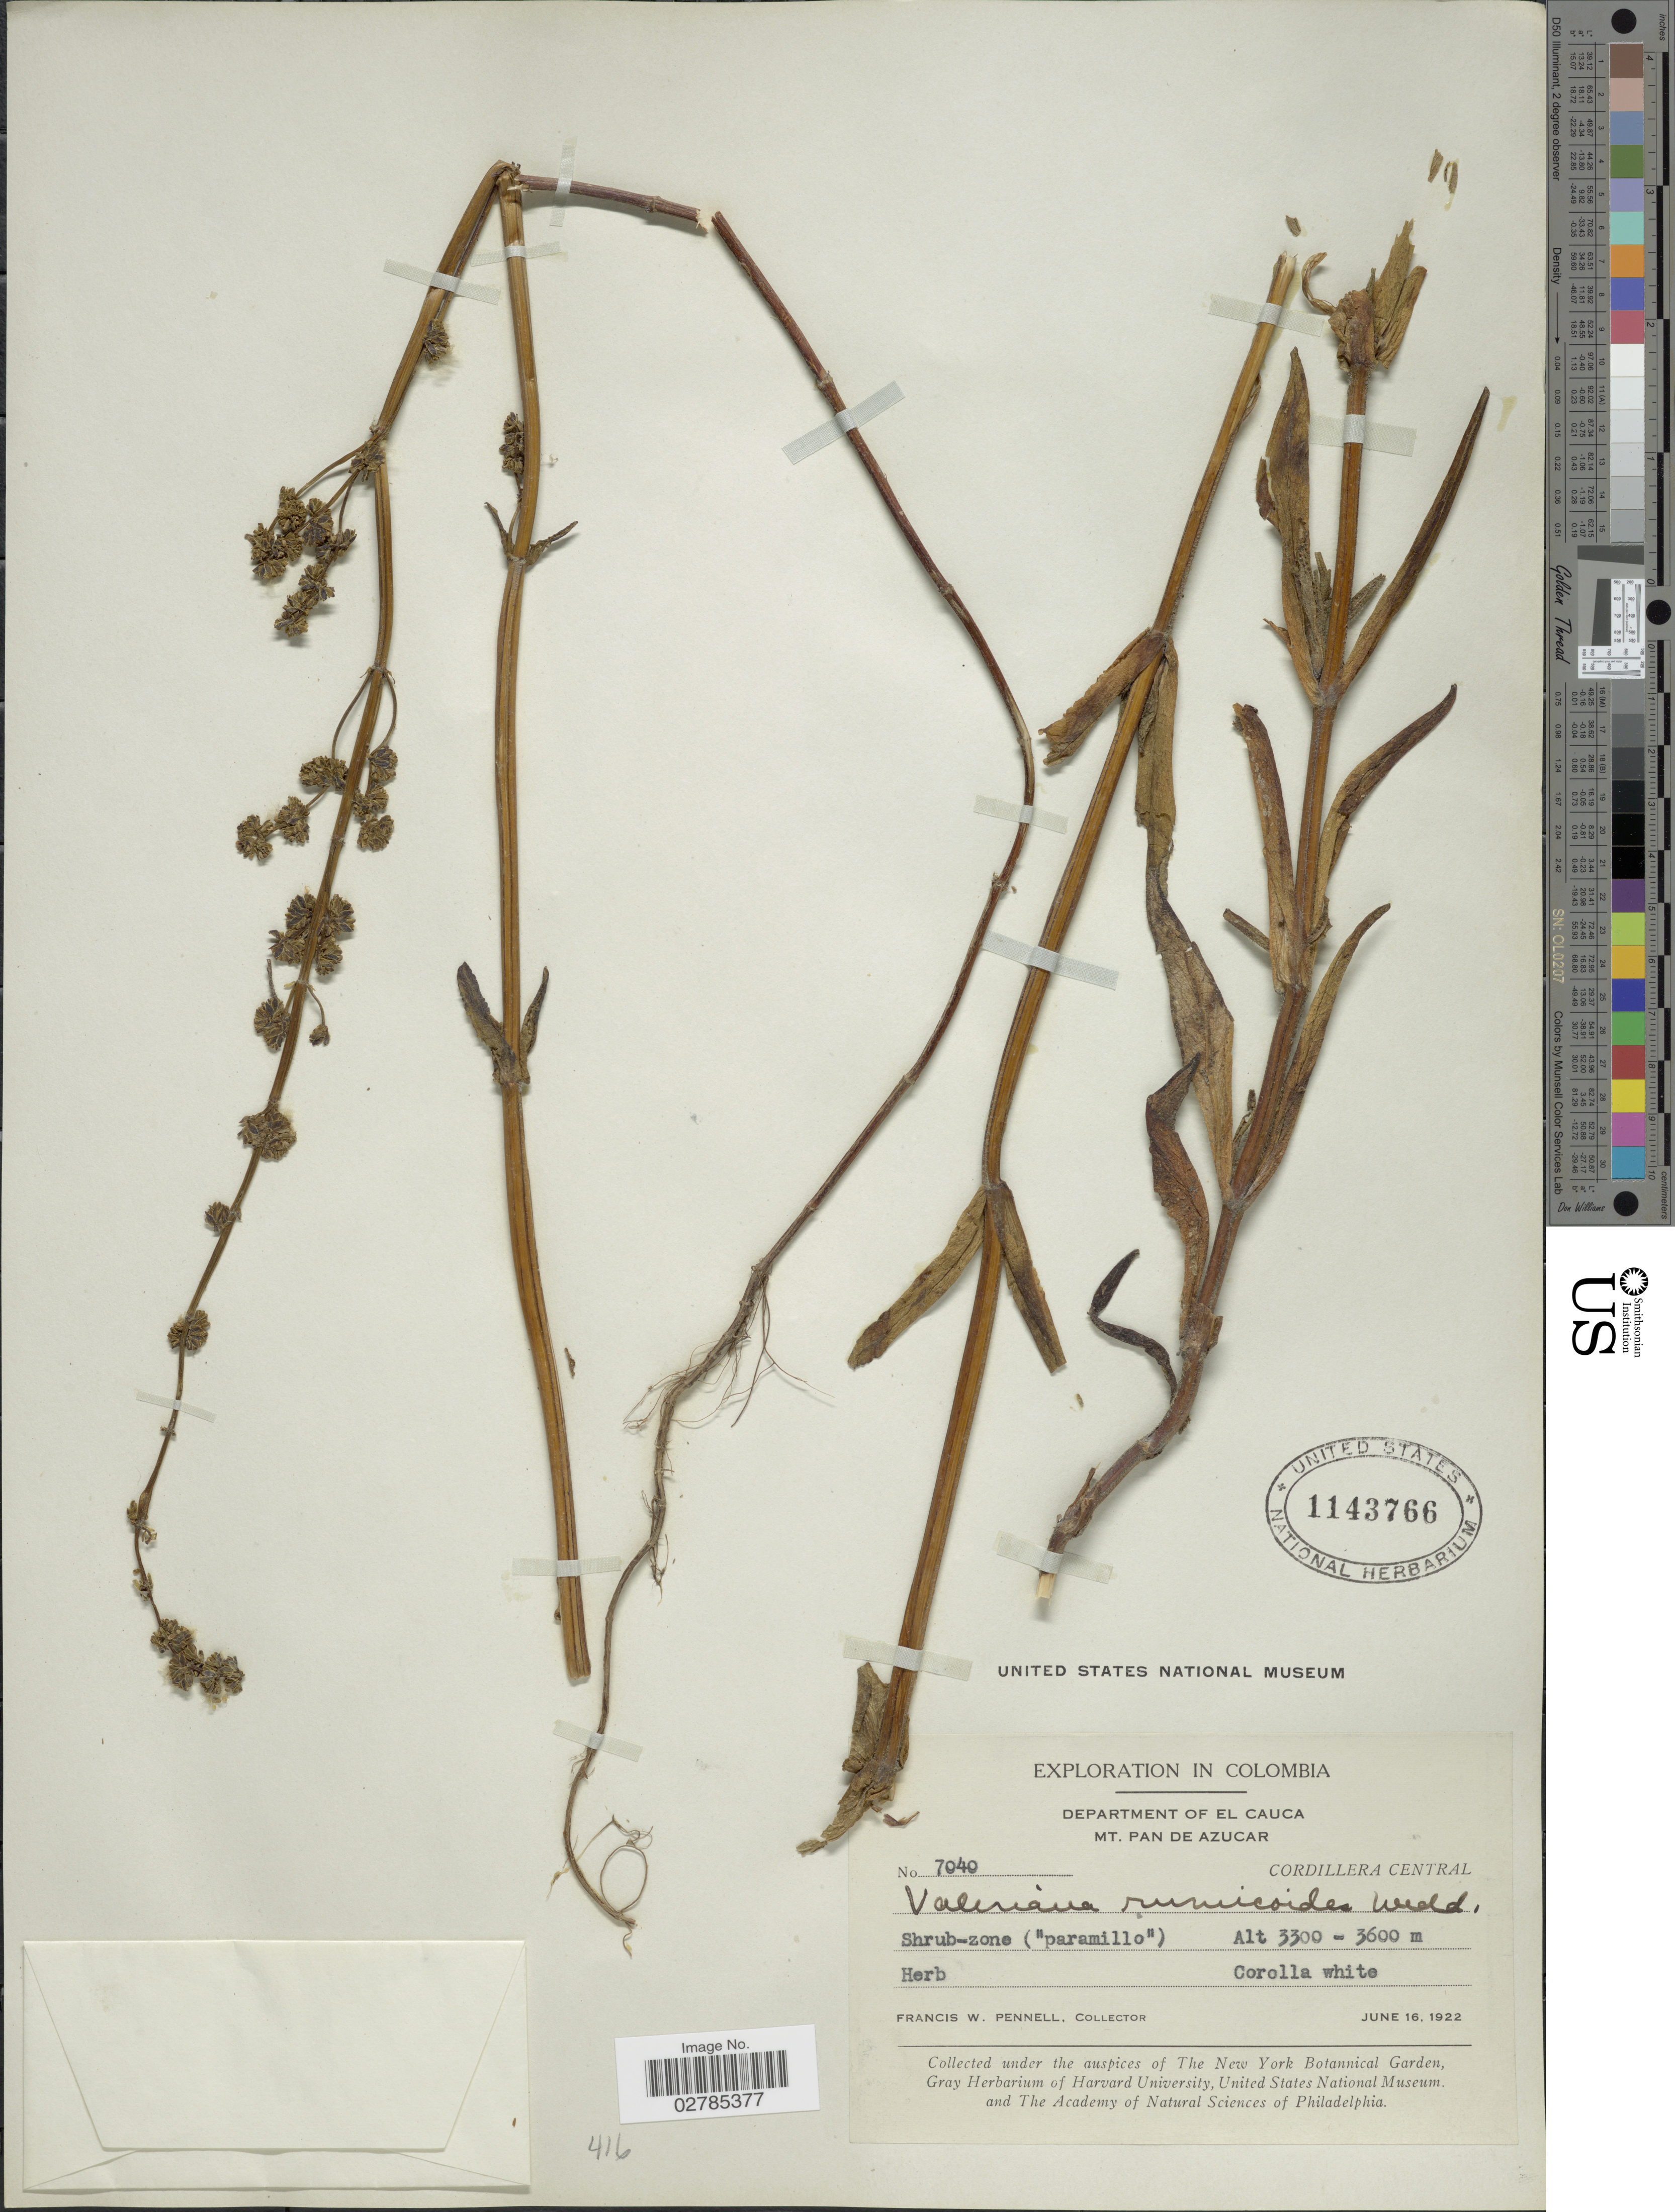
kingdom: Plantae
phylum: Tracheophyta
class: Magnoliopsida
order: Dipsacales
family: Caprifoliaceae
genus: Valeriana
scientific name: Valeriana rumicoides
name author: Wedd.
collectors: F. W. Pennell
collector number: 7040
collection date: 1922-06-16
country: Colombia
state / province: Cauca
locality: Department of El Cauca. Mt. Pan de Azucar. Cordillera Central.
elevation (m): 3300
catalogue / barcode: US 1143766